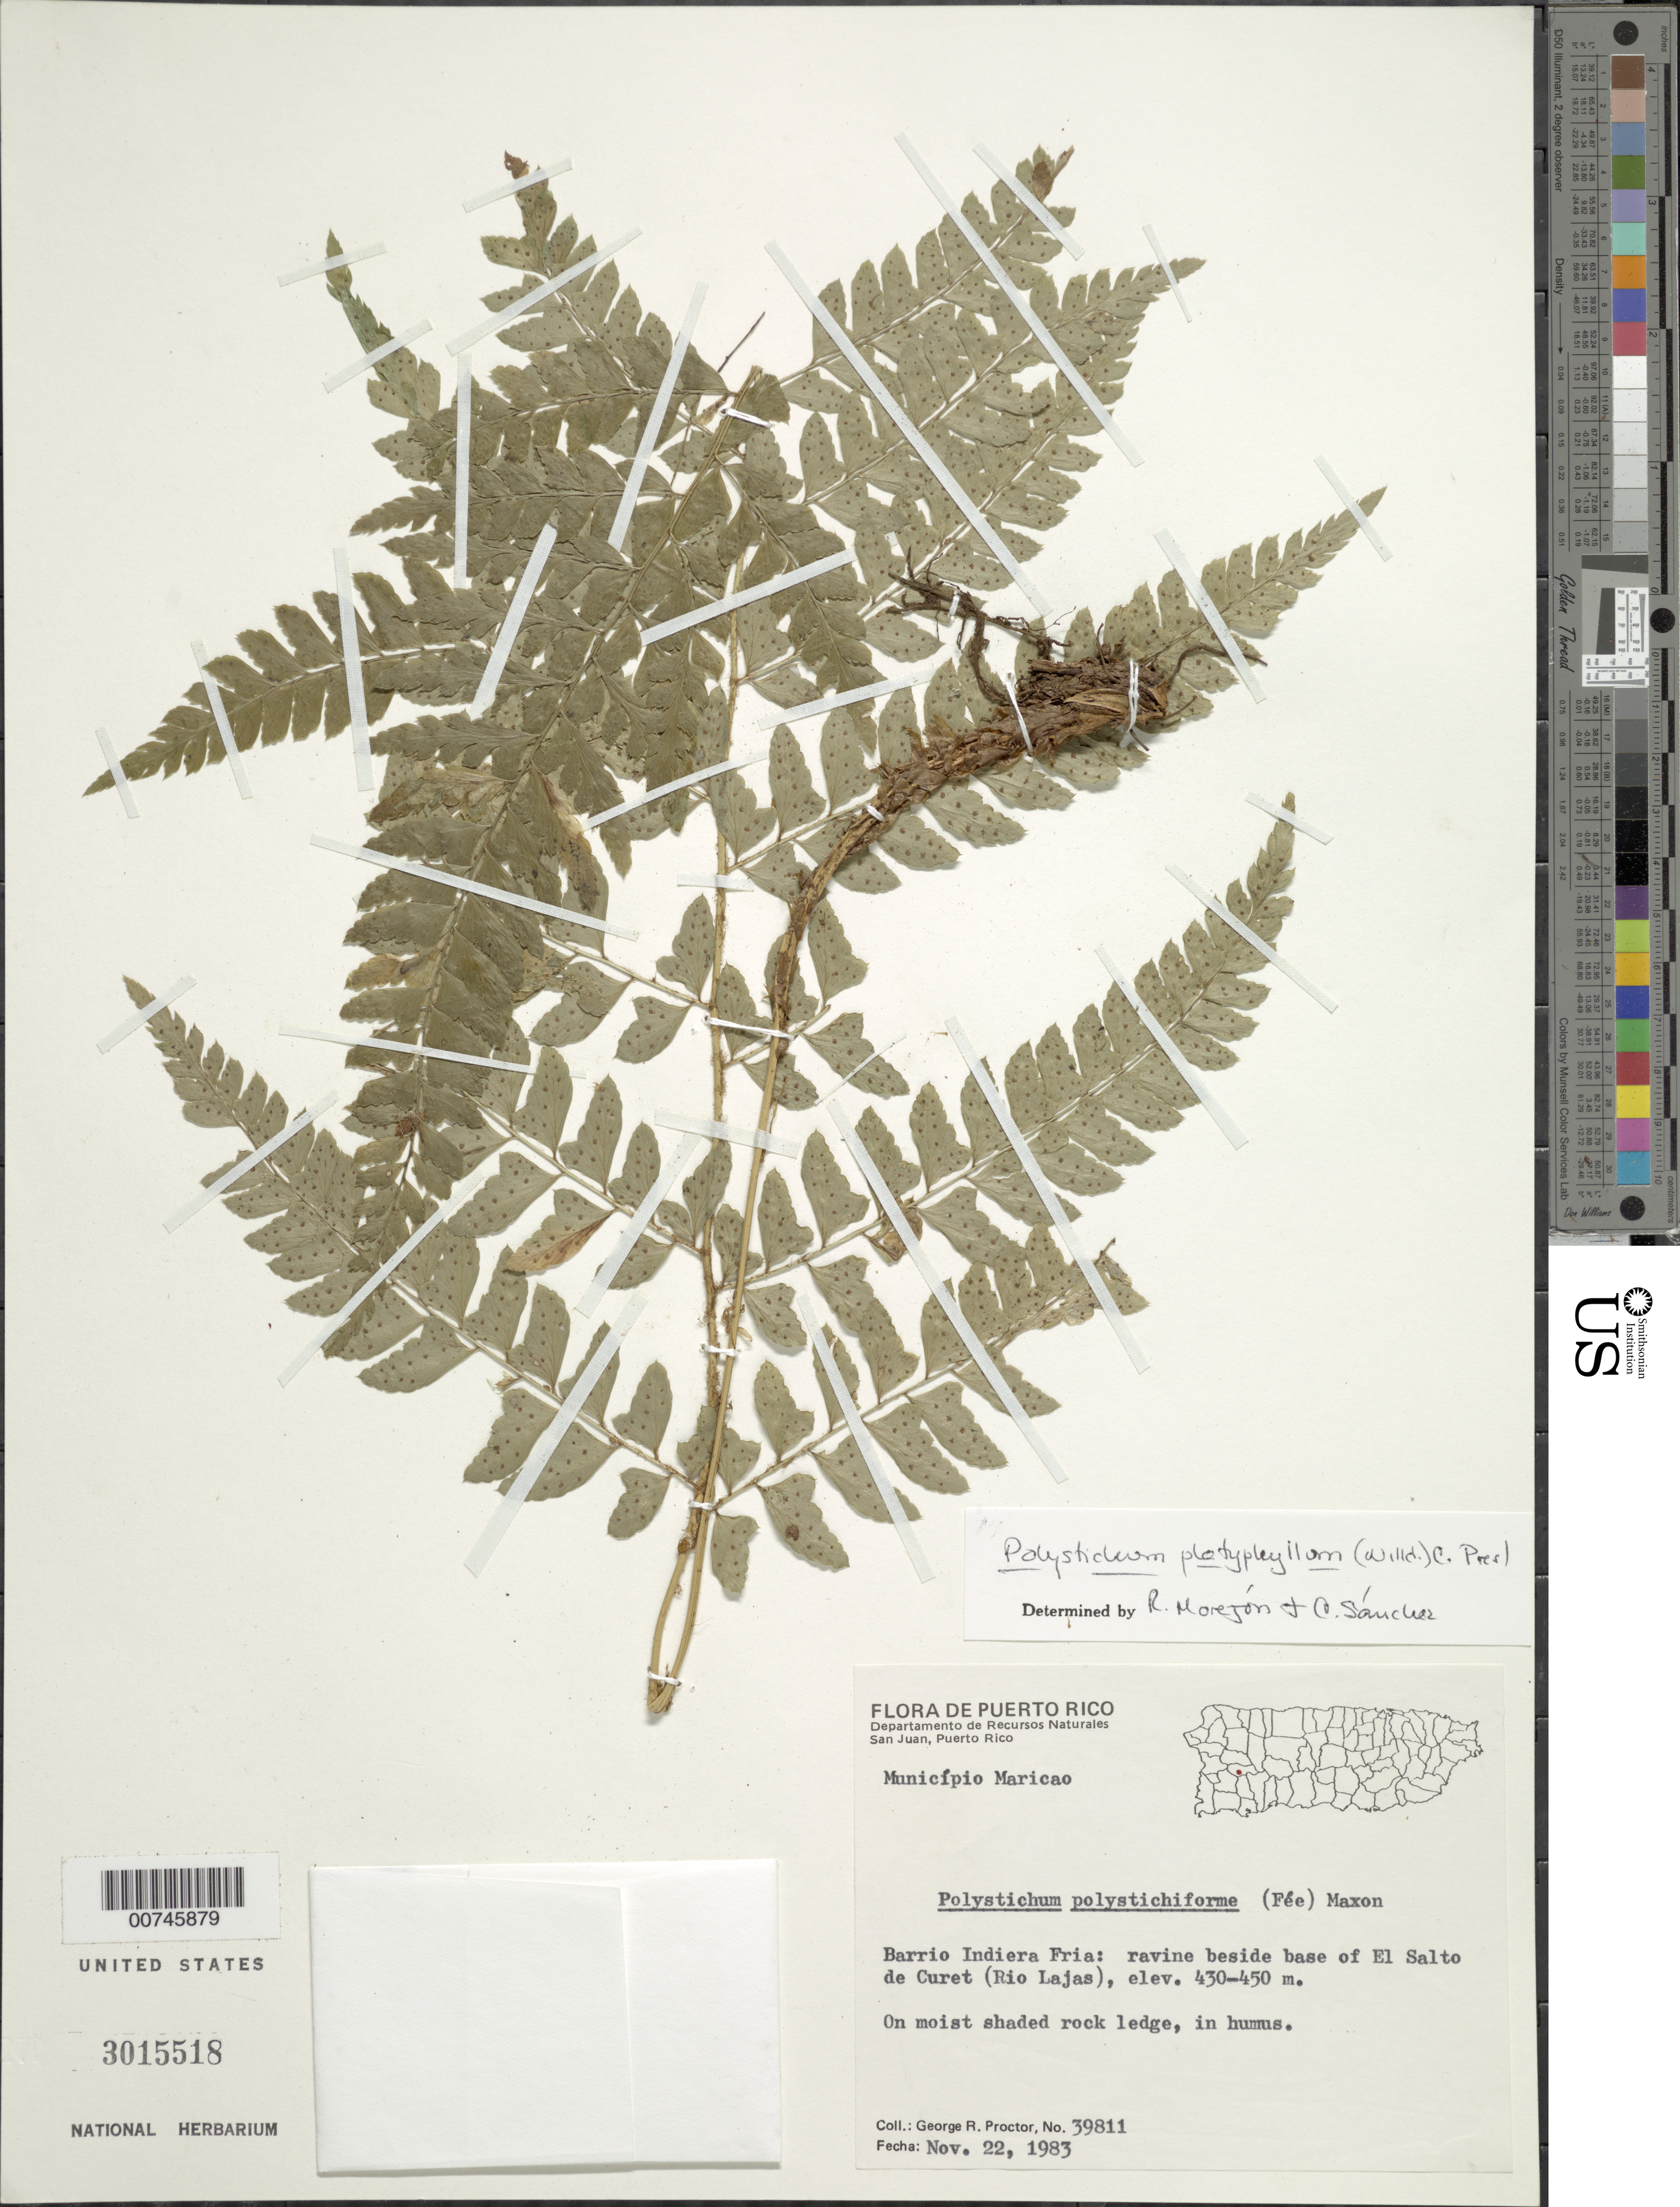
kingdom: Plantae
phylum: Tracheophyta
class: Polypodiopsida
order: Polypodiales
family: Dryopteridaceae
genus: Polystichum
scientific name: Polystichum platyphyllum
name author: (Willd.) C. Presl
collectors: G. R. Proctor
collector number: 39811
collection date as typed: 22 Nov 1983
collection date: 1983-11-22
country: Puerto Rico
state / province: Maricao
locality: Barrio Indiera Fría: ravine beside base of El Salto de Curet (Río Lajas)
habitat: On moist shaded rock ledge, in humus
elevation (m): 430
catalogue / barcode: US 3015518